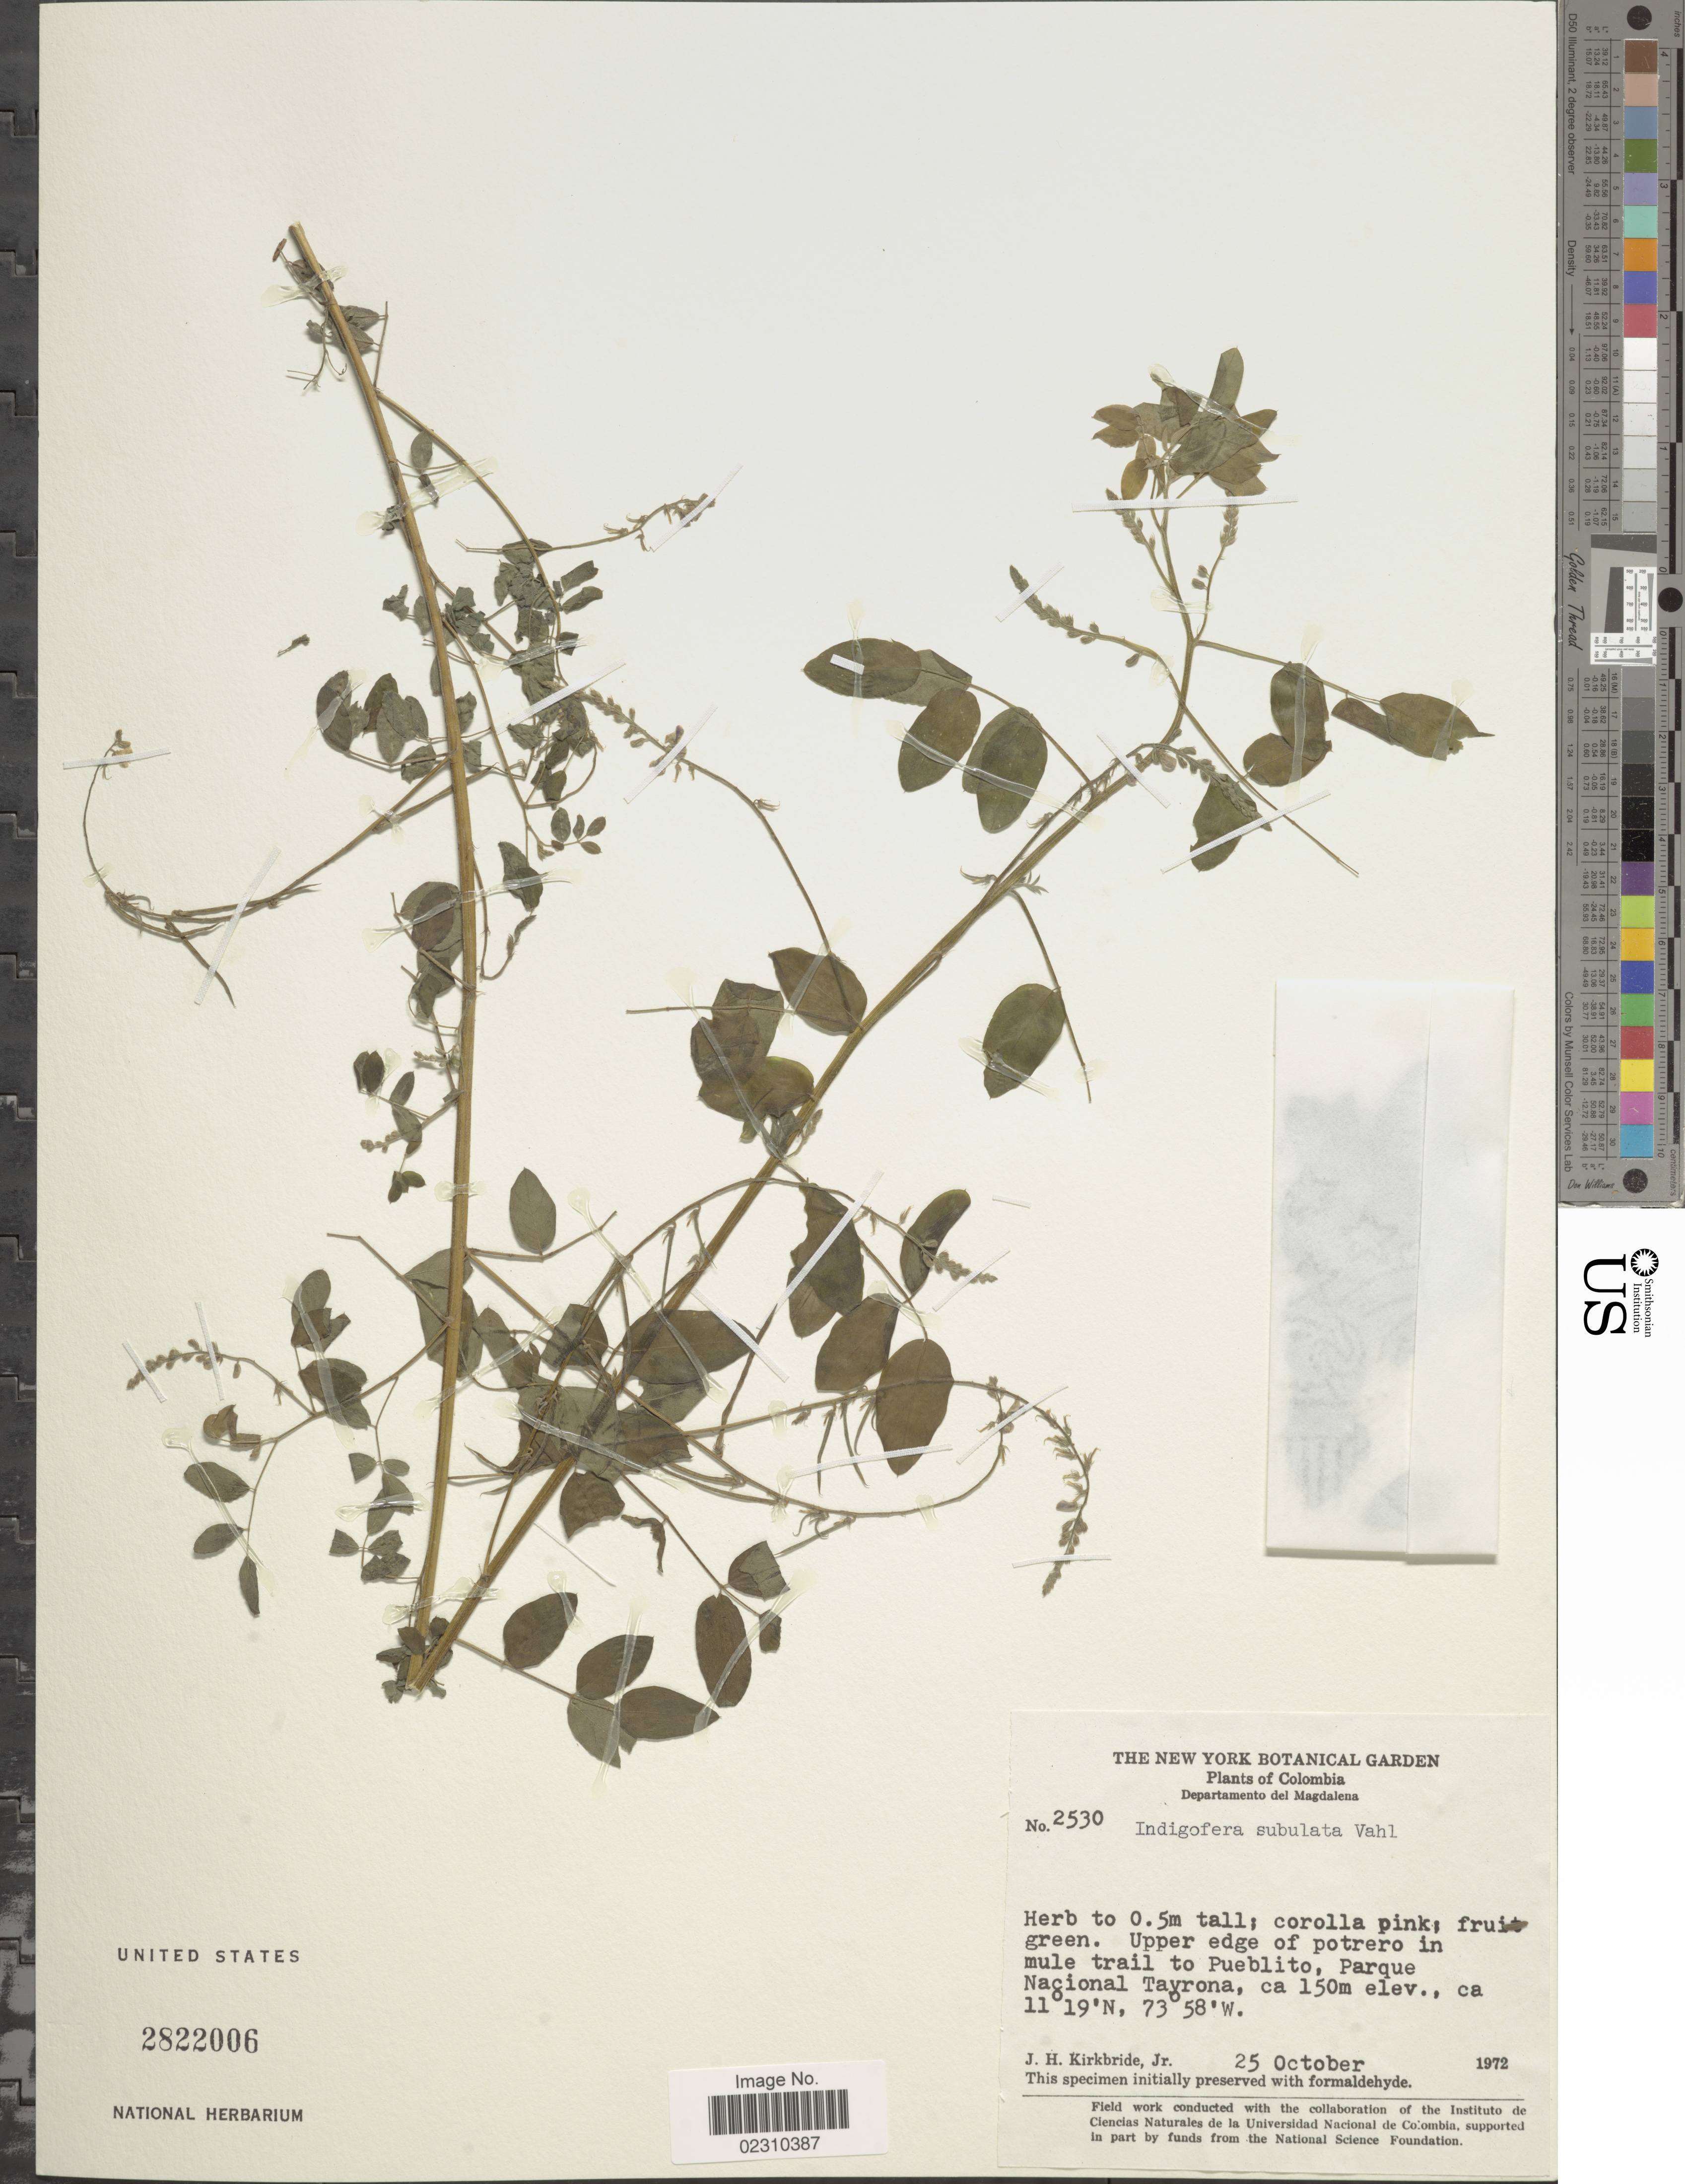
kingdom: Plantae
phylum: Tracheophyta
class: Magnoliopsida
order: Fabales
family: Fabaceae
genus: Indigofera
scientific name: Indigofera mucronata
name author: Lam.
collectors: J. H. Kirkbride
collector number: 2530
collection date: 1972-10-25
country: Colombia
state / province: Magdalena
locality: Colombia, Departamento del Magdalena, Upper edge of potrero in mule trail to Pueblito, Parque nacional Tayrona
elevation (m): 150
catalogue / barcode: US 2822006